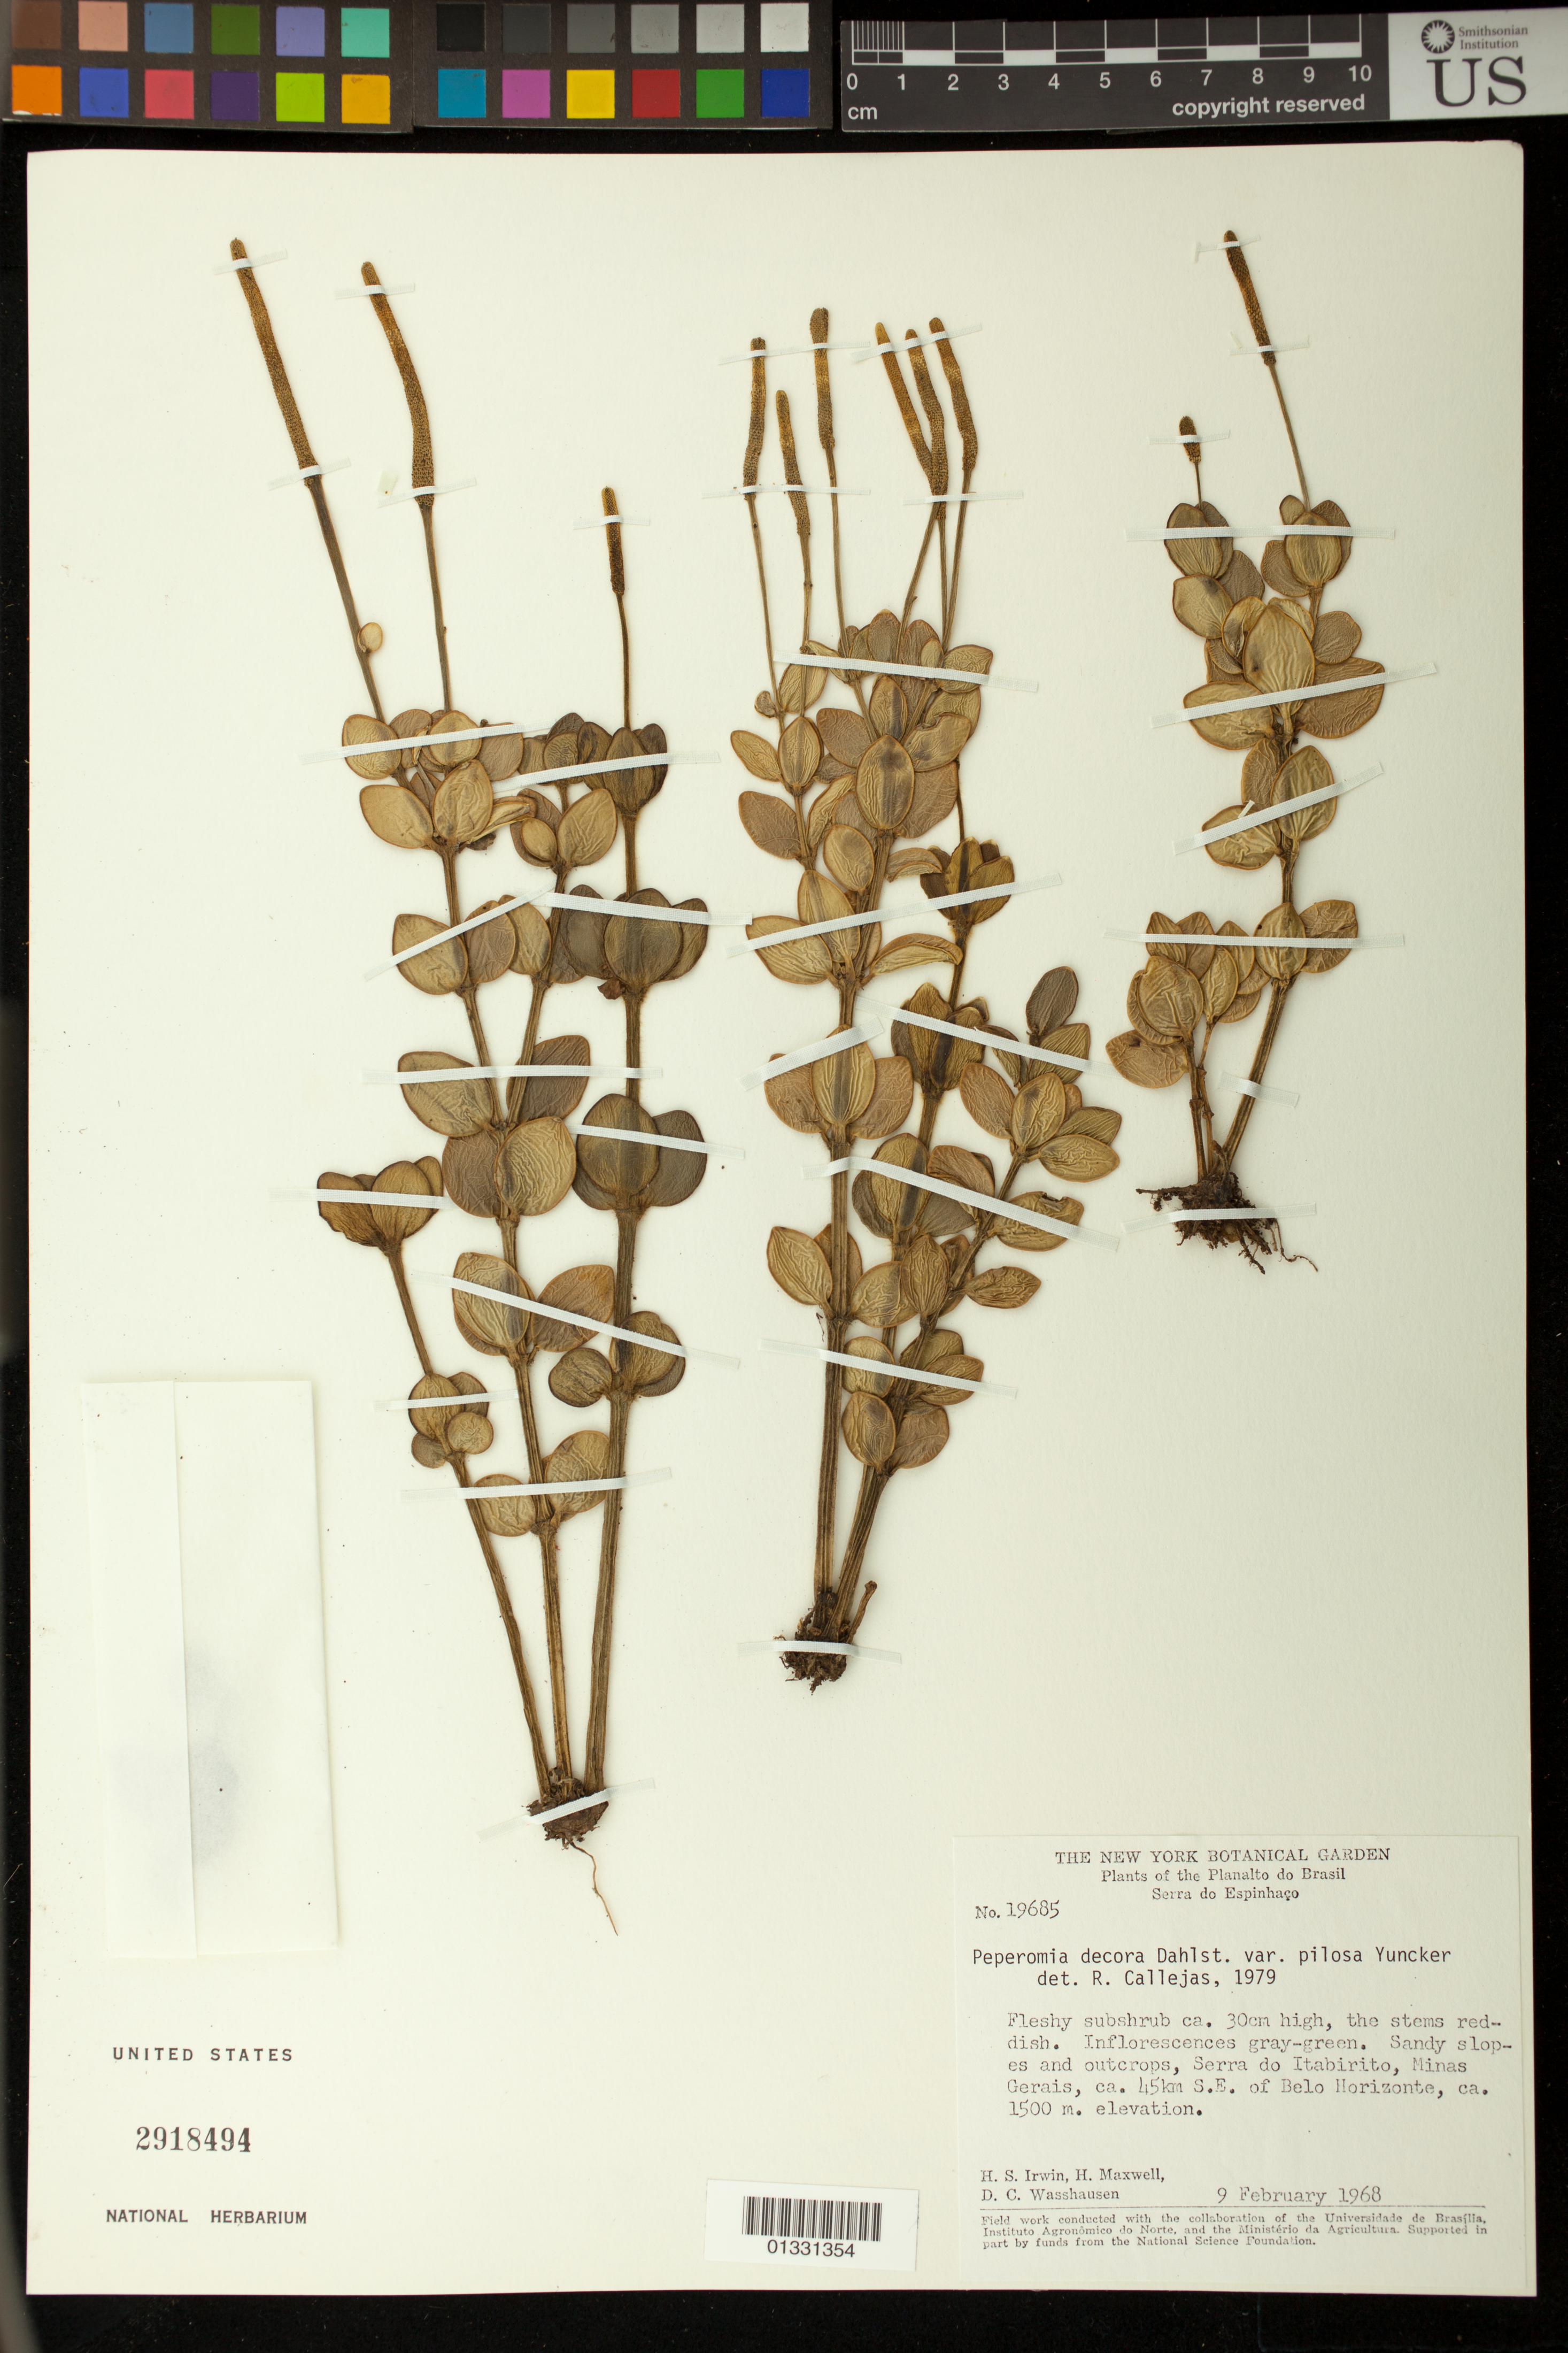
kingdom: Plantae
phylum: Tracheophyta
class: Magnoliopsida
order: Piperales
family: Piperaceae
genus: Peperomia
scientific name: Peperomia decora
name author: Dahlst.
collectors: H. Irwin, H. Maxwell & D. C. Wasshausen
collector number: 19685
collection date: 1968-02-09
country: Brazil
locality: Serra do Espinhaço. Serra do Itabirito, ca. 45 km S.E. of Belo Horizonte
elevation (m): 1500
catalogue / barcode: US 2918494